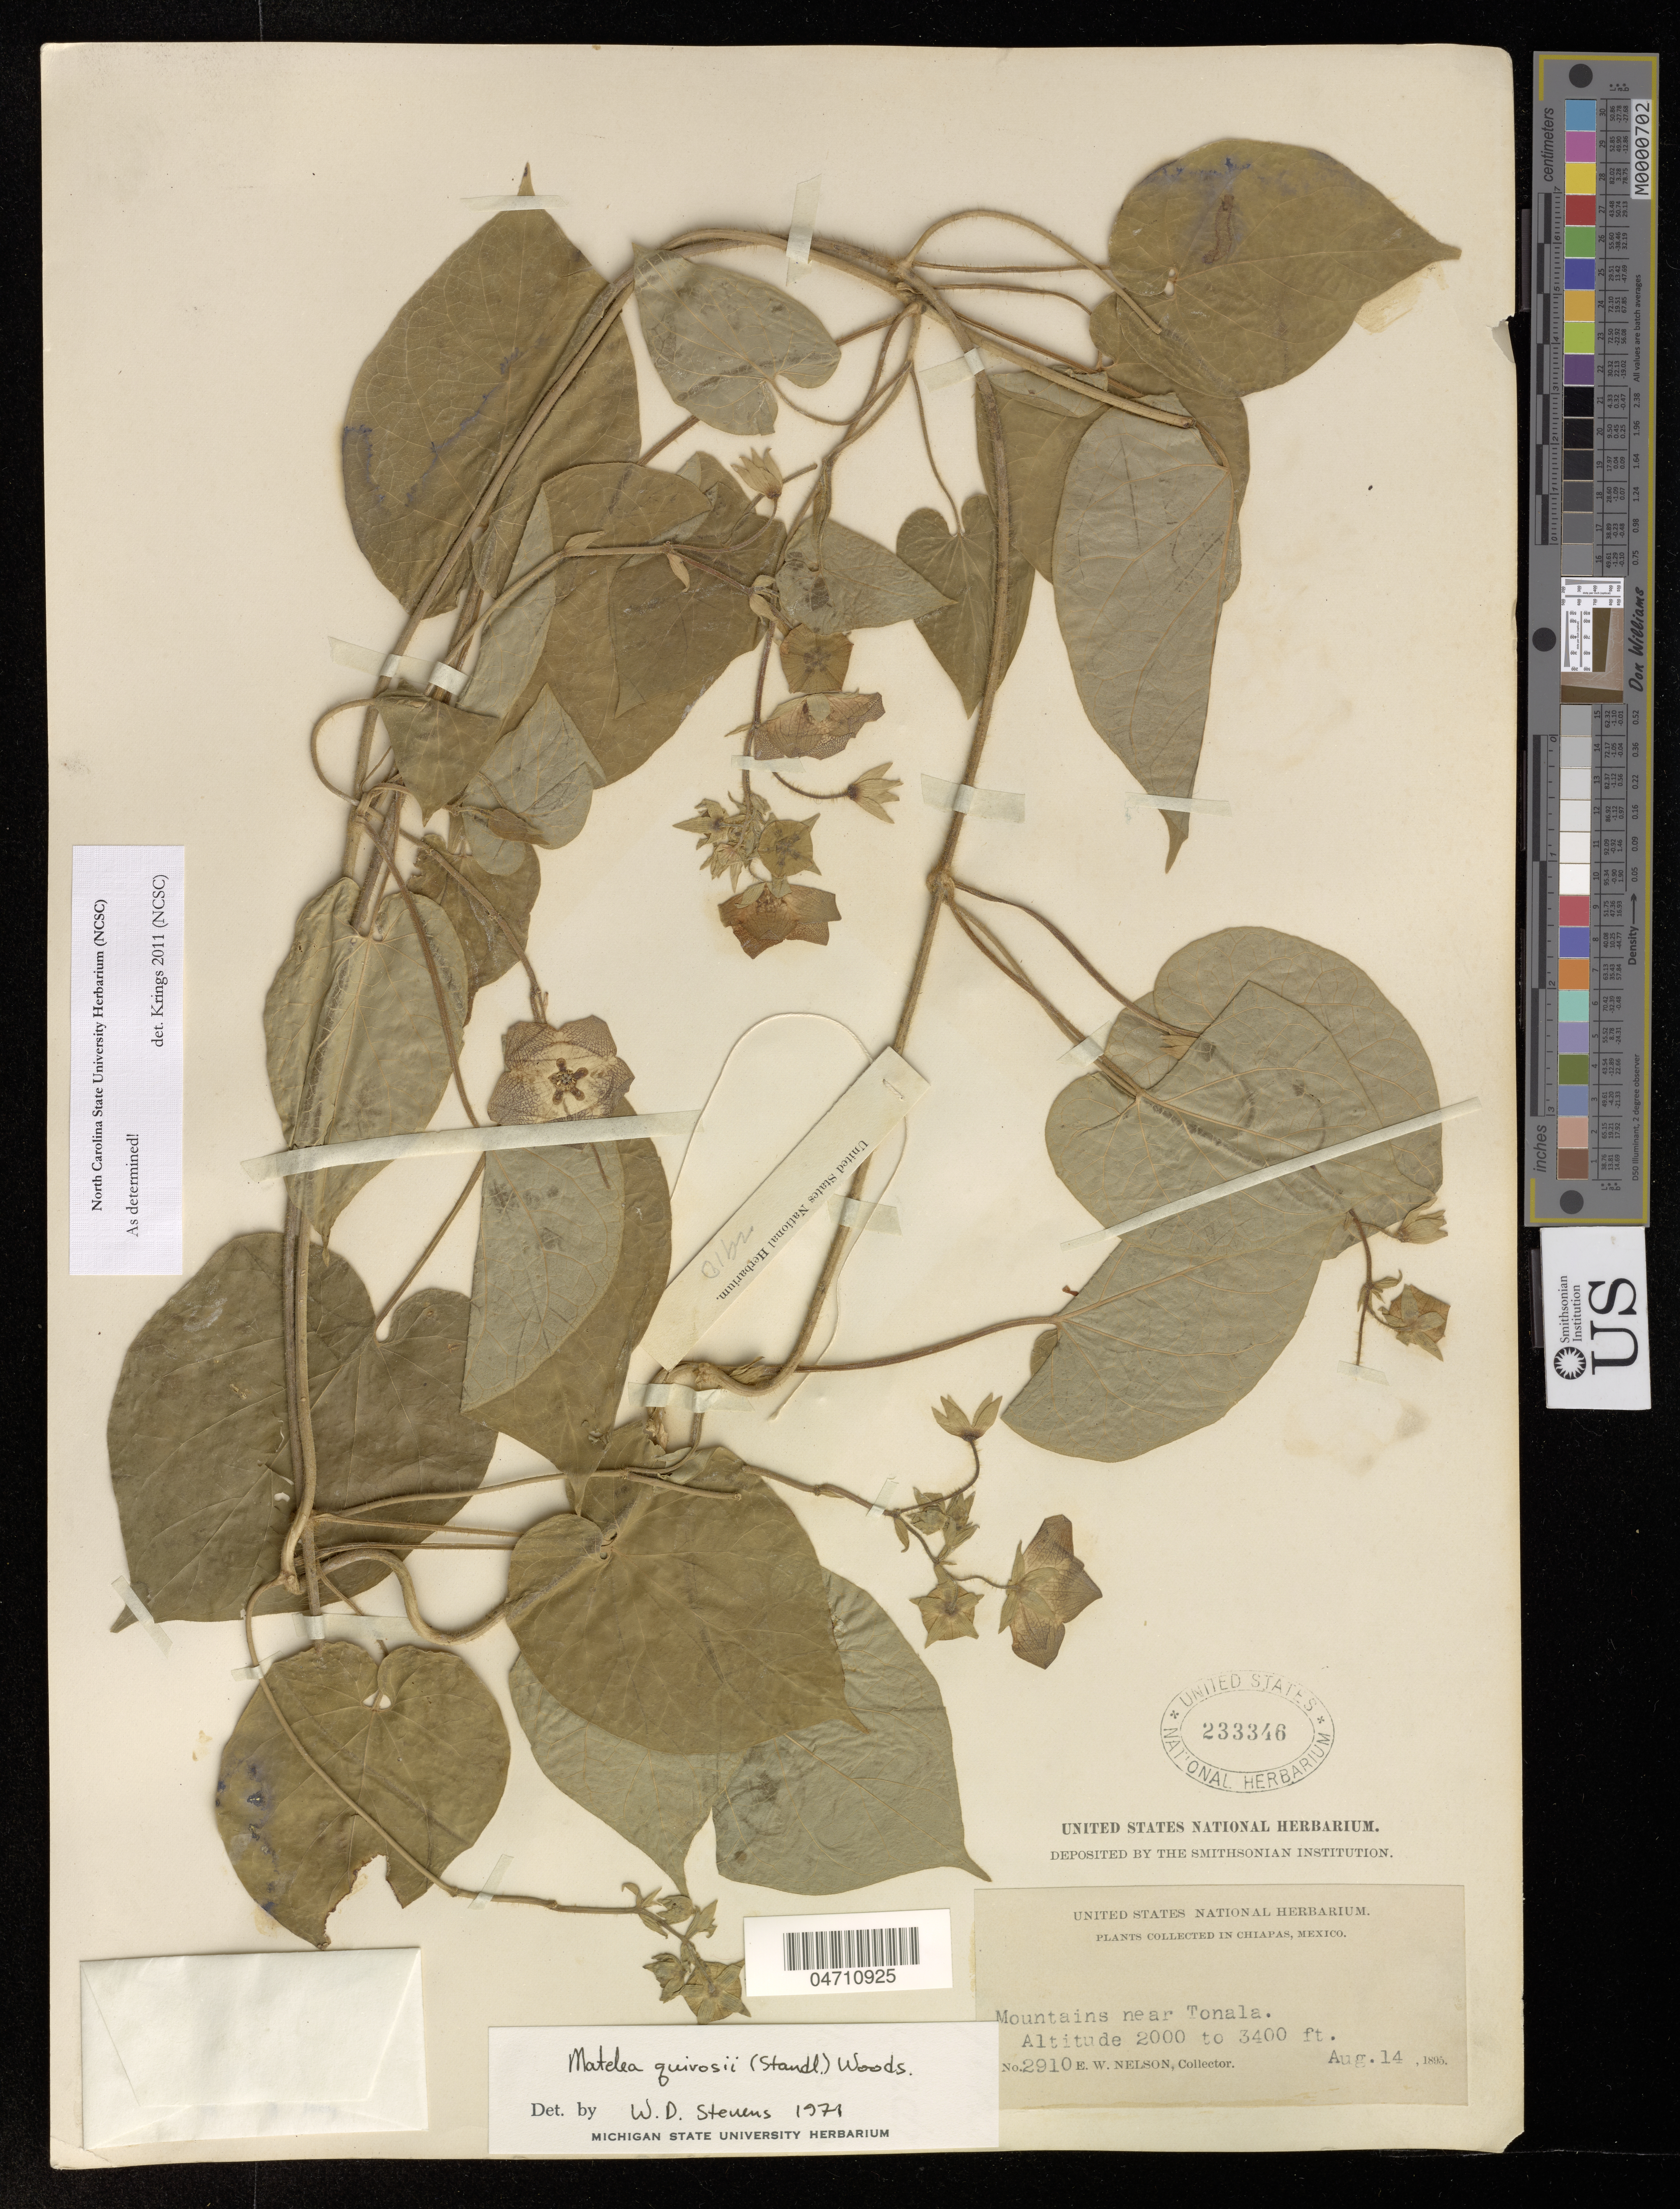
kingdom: Plantae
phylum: Tracheophyta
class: Magnoliopsida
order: Gentianales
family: Apocynaceae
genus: Matelea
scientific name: Matelea quirosii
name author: (Standl.) Woodson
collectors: E. W. Nelson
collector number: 2910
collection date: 1895-08-14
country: Mexico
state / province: Chiapas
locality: Mountains near Tonala.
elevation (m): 610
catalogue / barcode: US 233346